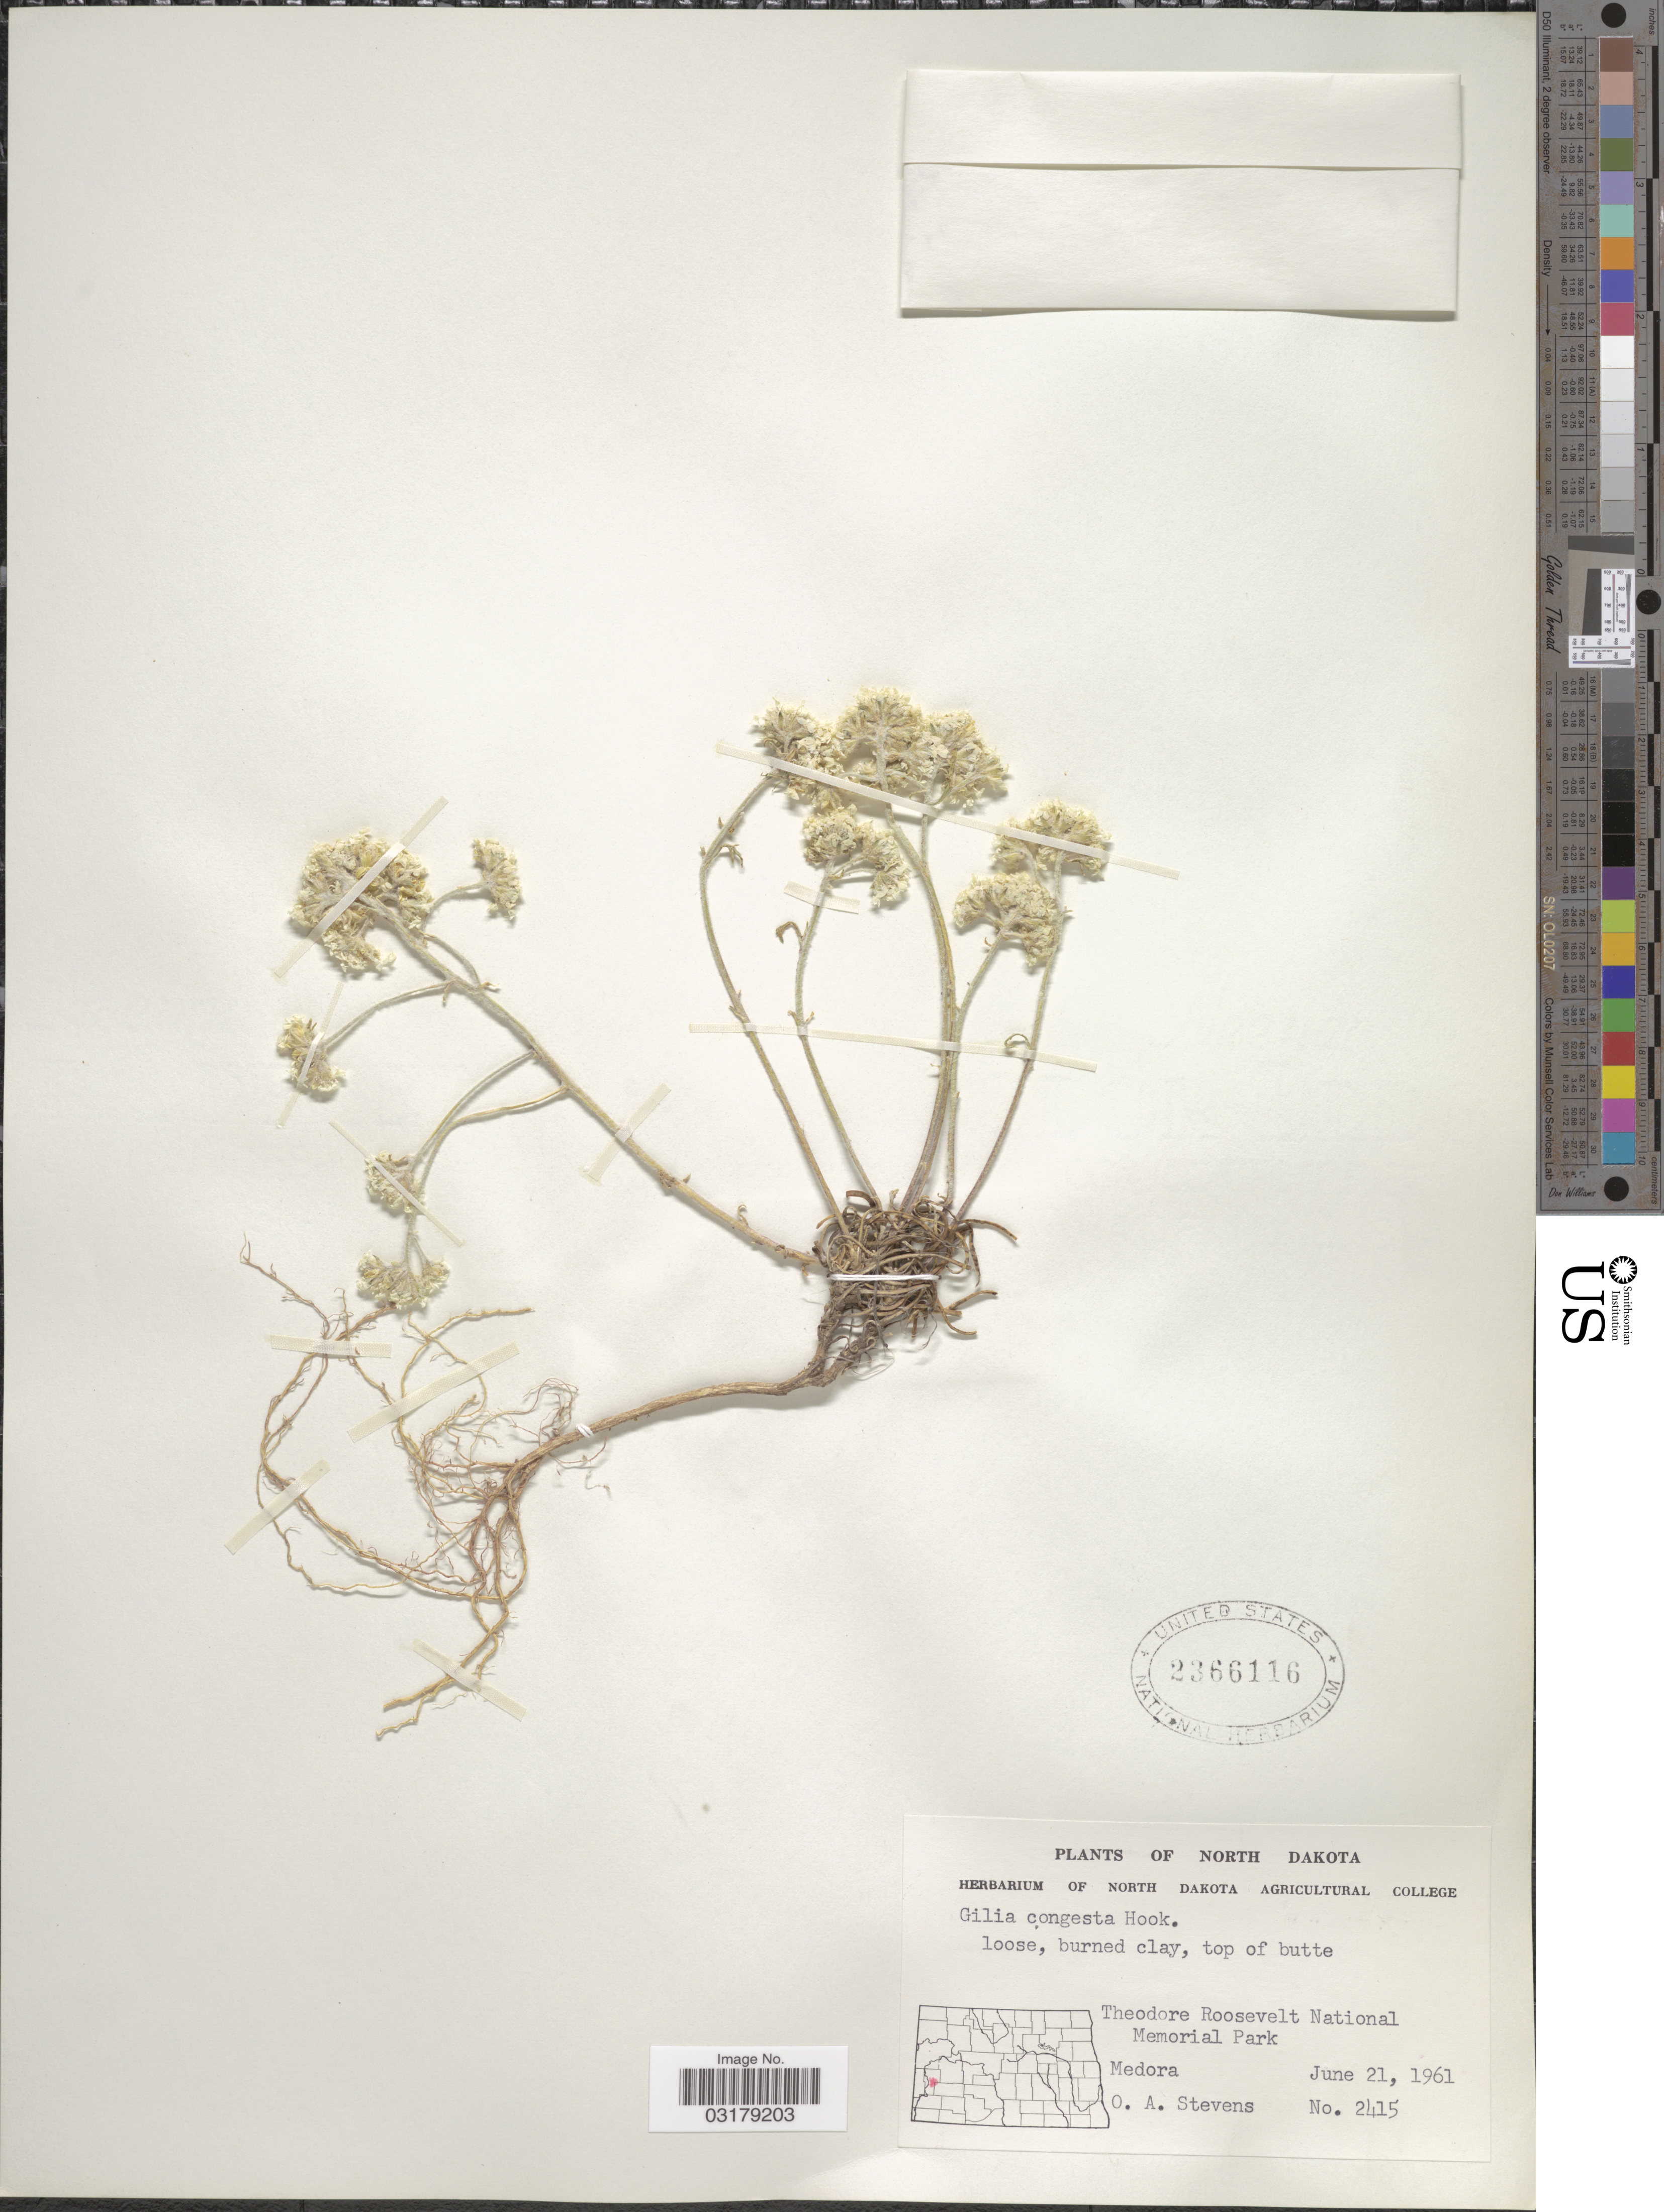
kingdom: Plantae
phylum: Tracheophyta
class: Magnoliopsida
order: Ericales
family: Polemoniaceae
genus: Ipomopsis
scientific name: Ipomopsis congesta var. crebrifolia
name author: (Nutt.) S.L. Welsh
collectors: O. A. Stevens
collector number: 2415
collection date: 1961-06-21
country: United States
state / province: North Dakota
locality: Theodore Roosevelt National Memorial Park. Medora.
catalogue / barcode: US 2366116